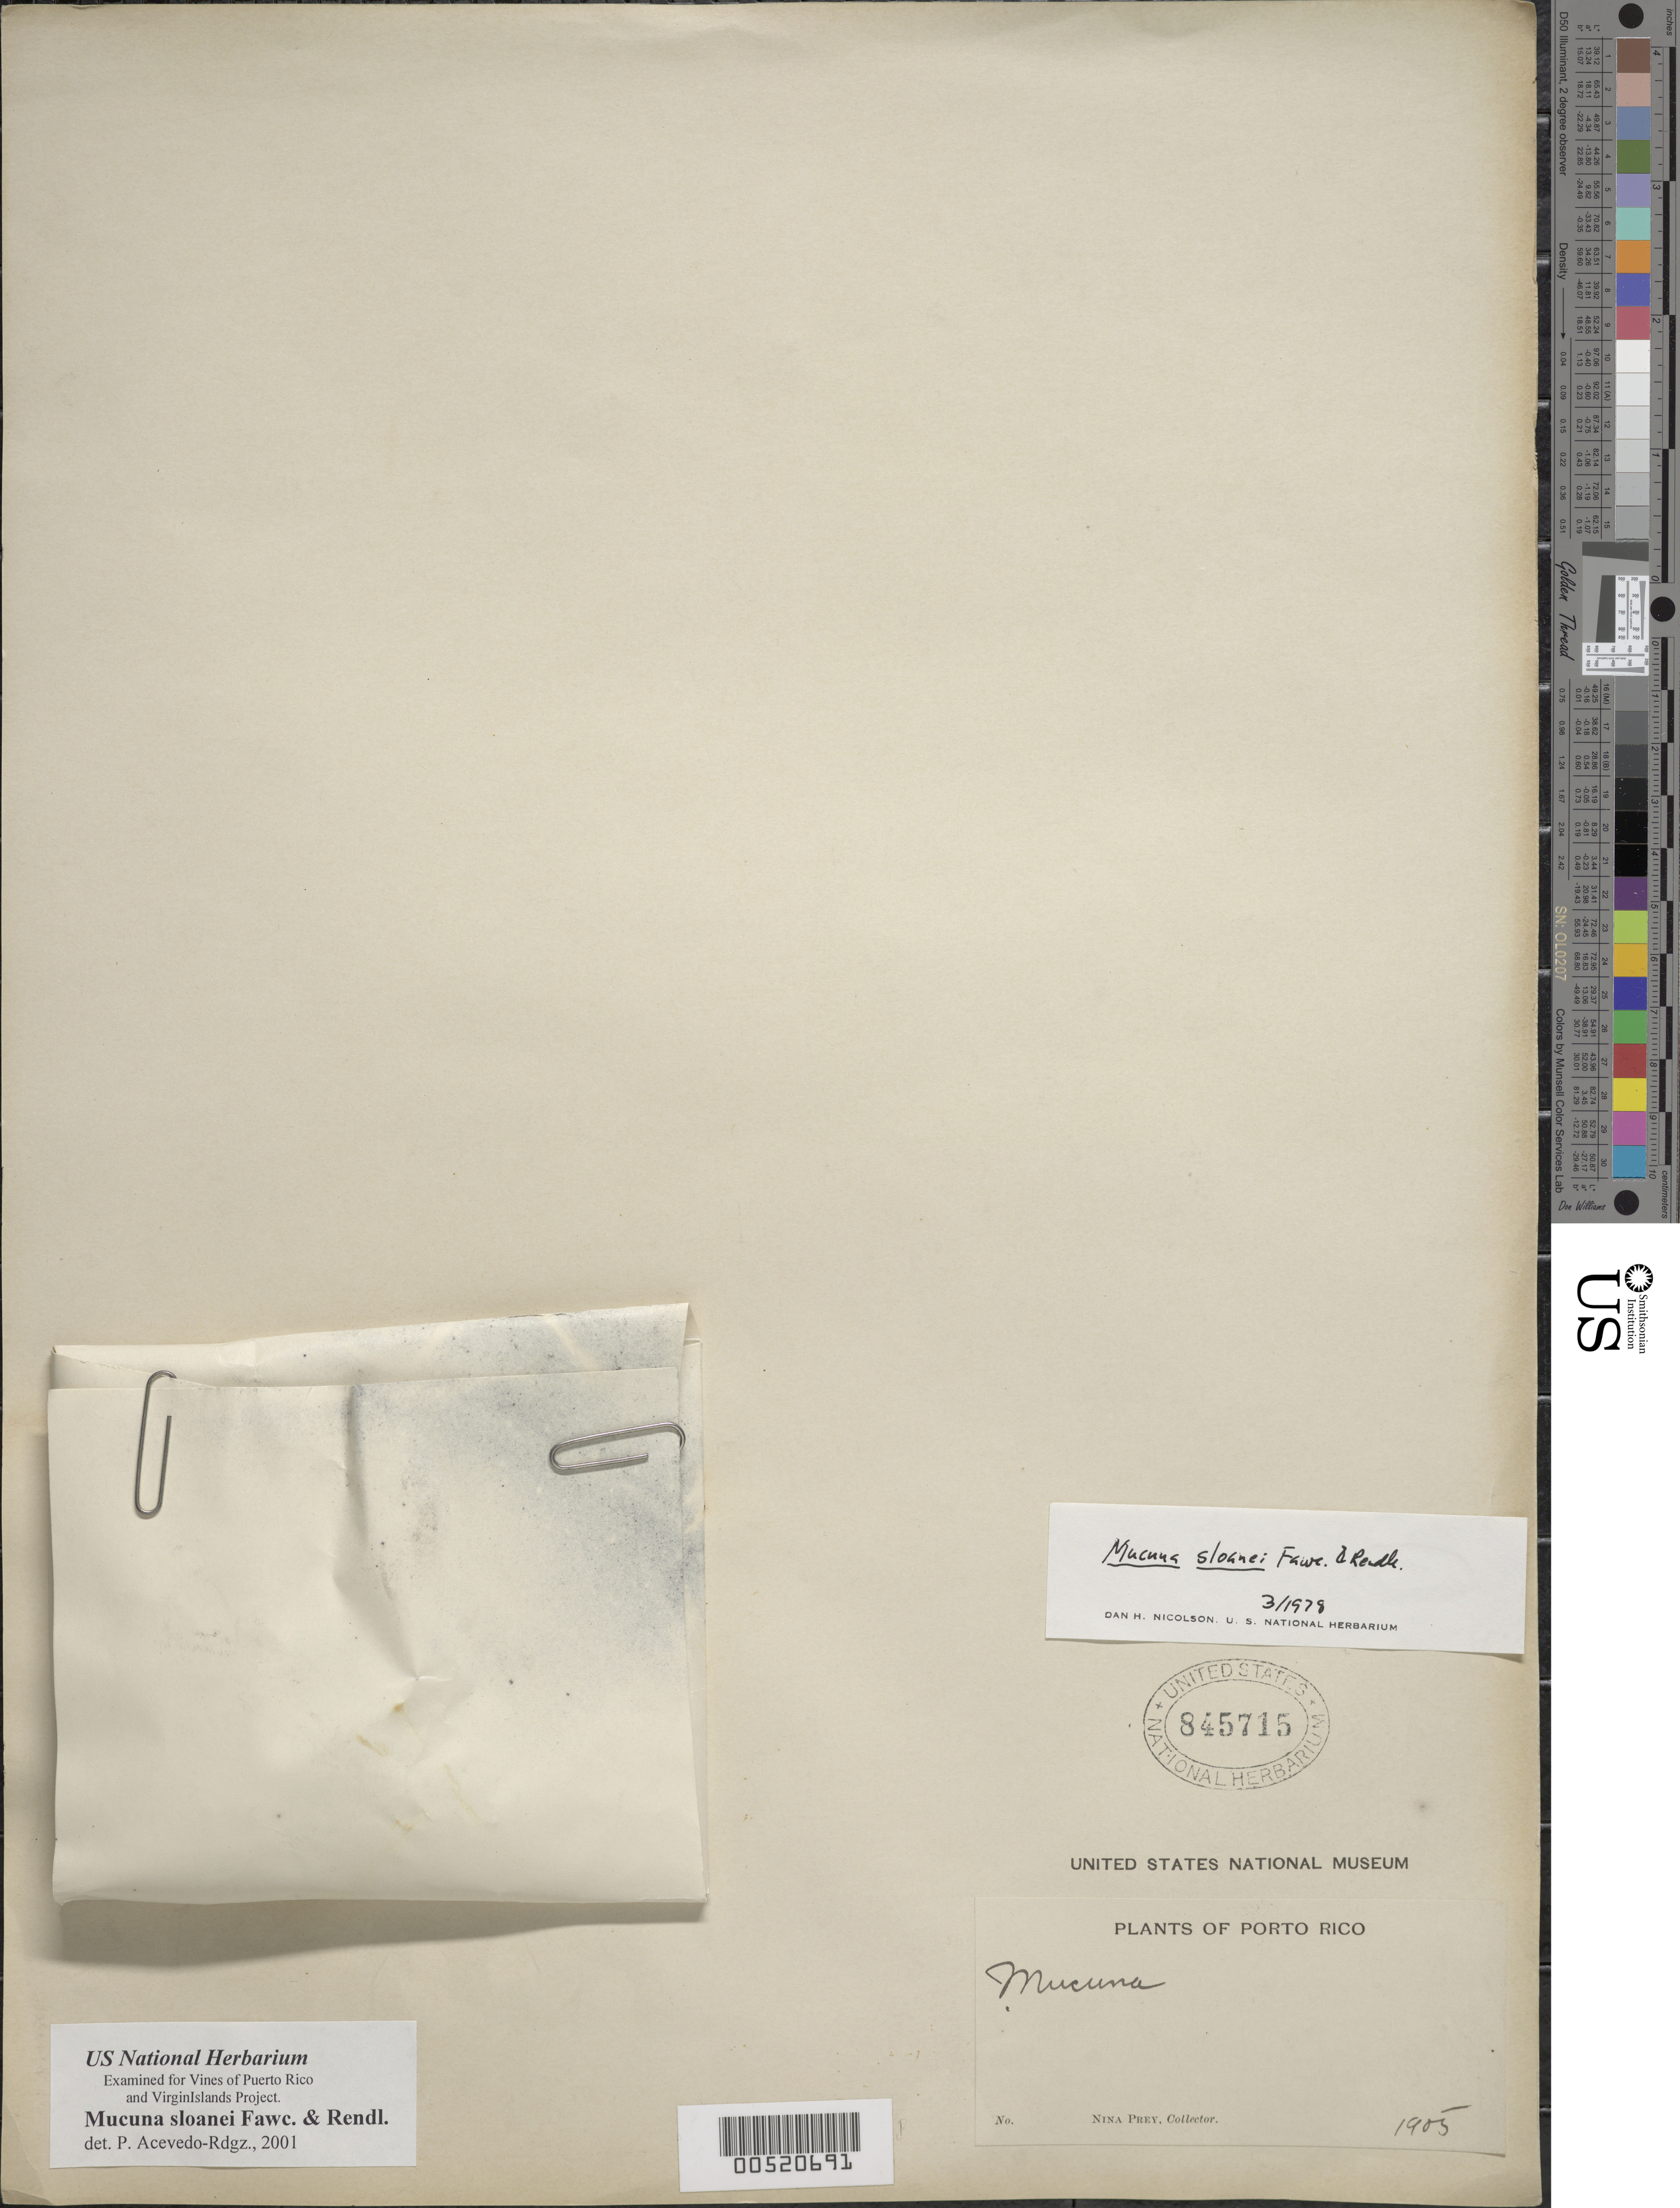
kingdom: Plantae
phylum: Tracheophyta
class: Magnoliopsida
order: Fabales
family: Fabaceae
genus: Mucuna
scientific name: Mucuna sloanei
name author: Fawc. & Rendle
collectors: N. Prey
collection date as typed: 1905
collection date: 1905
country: Puerto Rico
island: Greater Antilles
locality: without specific locality ?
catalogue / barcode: US 845715